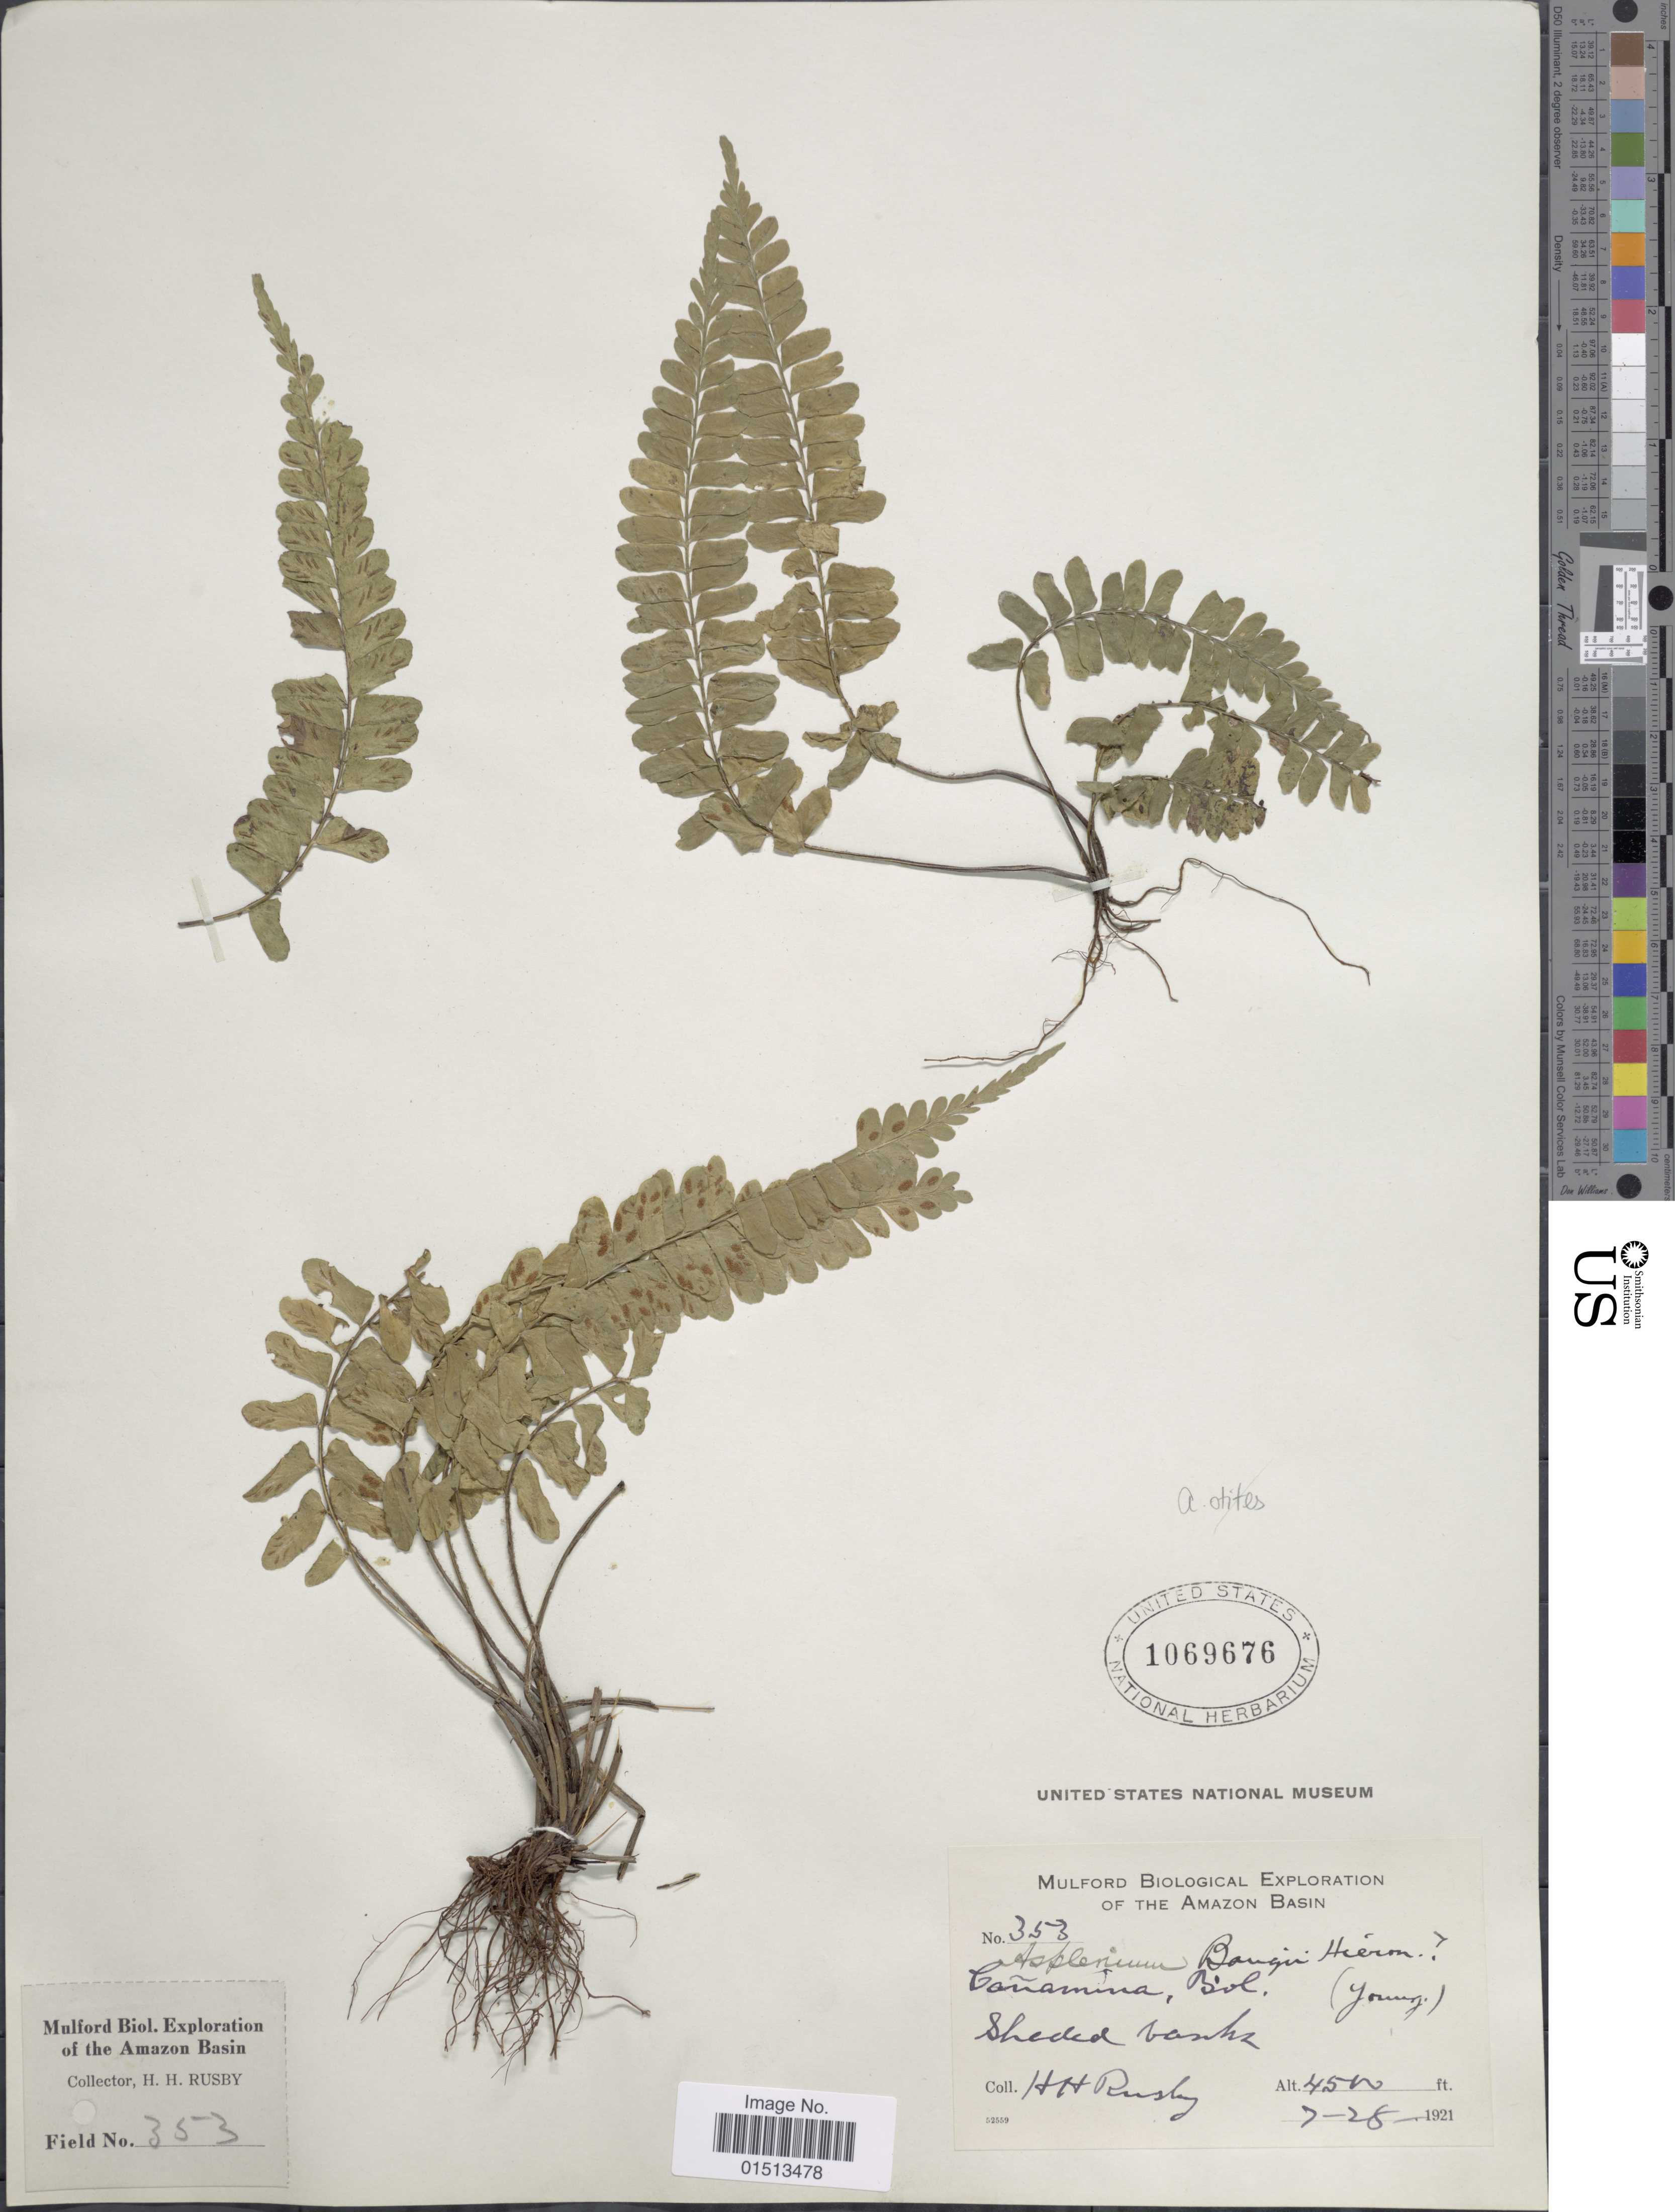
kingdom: Plantae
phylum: Tracheophyta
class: Polypodiopsida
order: Polypodiales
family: Aspleniaceae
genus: Asplenium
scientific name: Asplenium sp.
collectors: H. H. Rusby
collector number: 353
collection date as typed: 7-28-1921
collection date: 1921-07-28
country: Bolivia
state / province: La Paz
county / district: Inquisivi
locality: Cañamina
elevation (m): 1372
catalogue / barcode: US 1069676